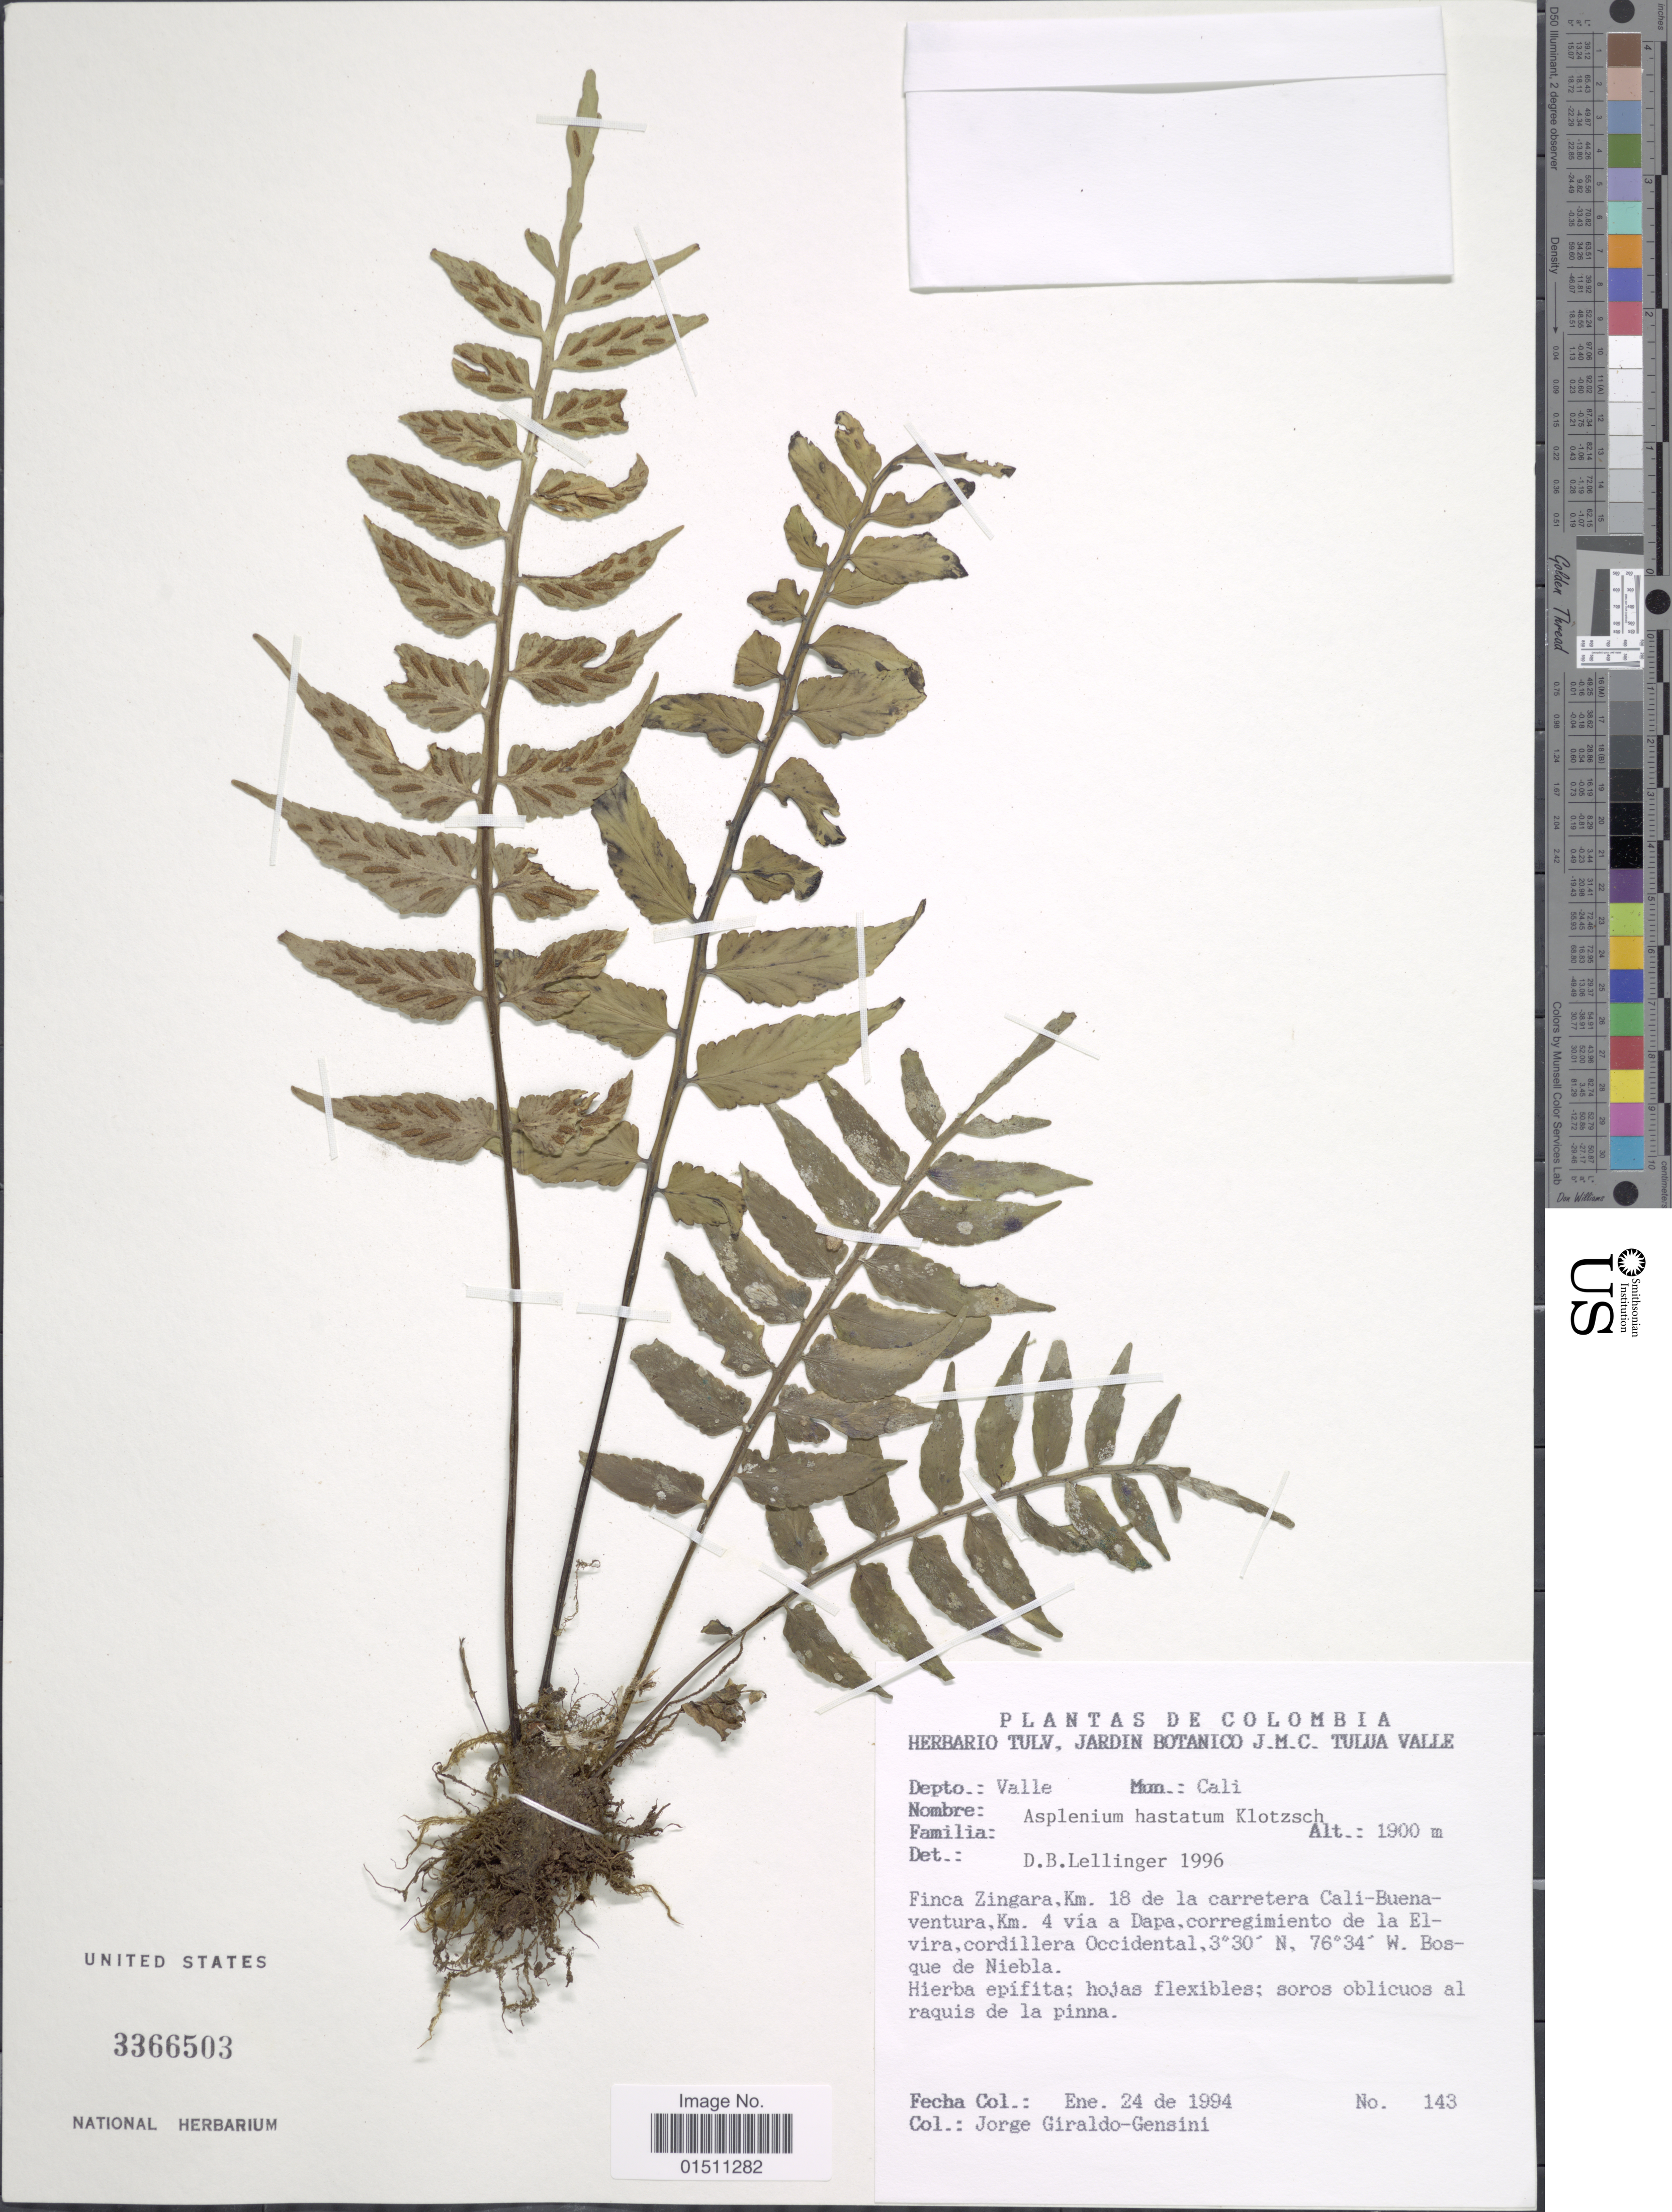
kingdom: Plantae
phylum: Tracheophyta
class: Polypodiopsida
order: Polypodiales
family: Aspleniaceae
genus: Asplenium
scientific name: Asplenium hastatum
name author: Klotzsch ex Kunze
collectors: J. Giraldo-Gensini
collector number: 143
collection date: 1994-01-24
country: Colombia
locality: Colombia, Finca Zingara Km. 18 de la carretera Cali-Buena-ventura Km. 4 via a Dapa. corregimiento de la El Vira, cordillera Occidental Bosque de Niebla.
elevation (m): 1900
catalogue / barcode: US 3366503